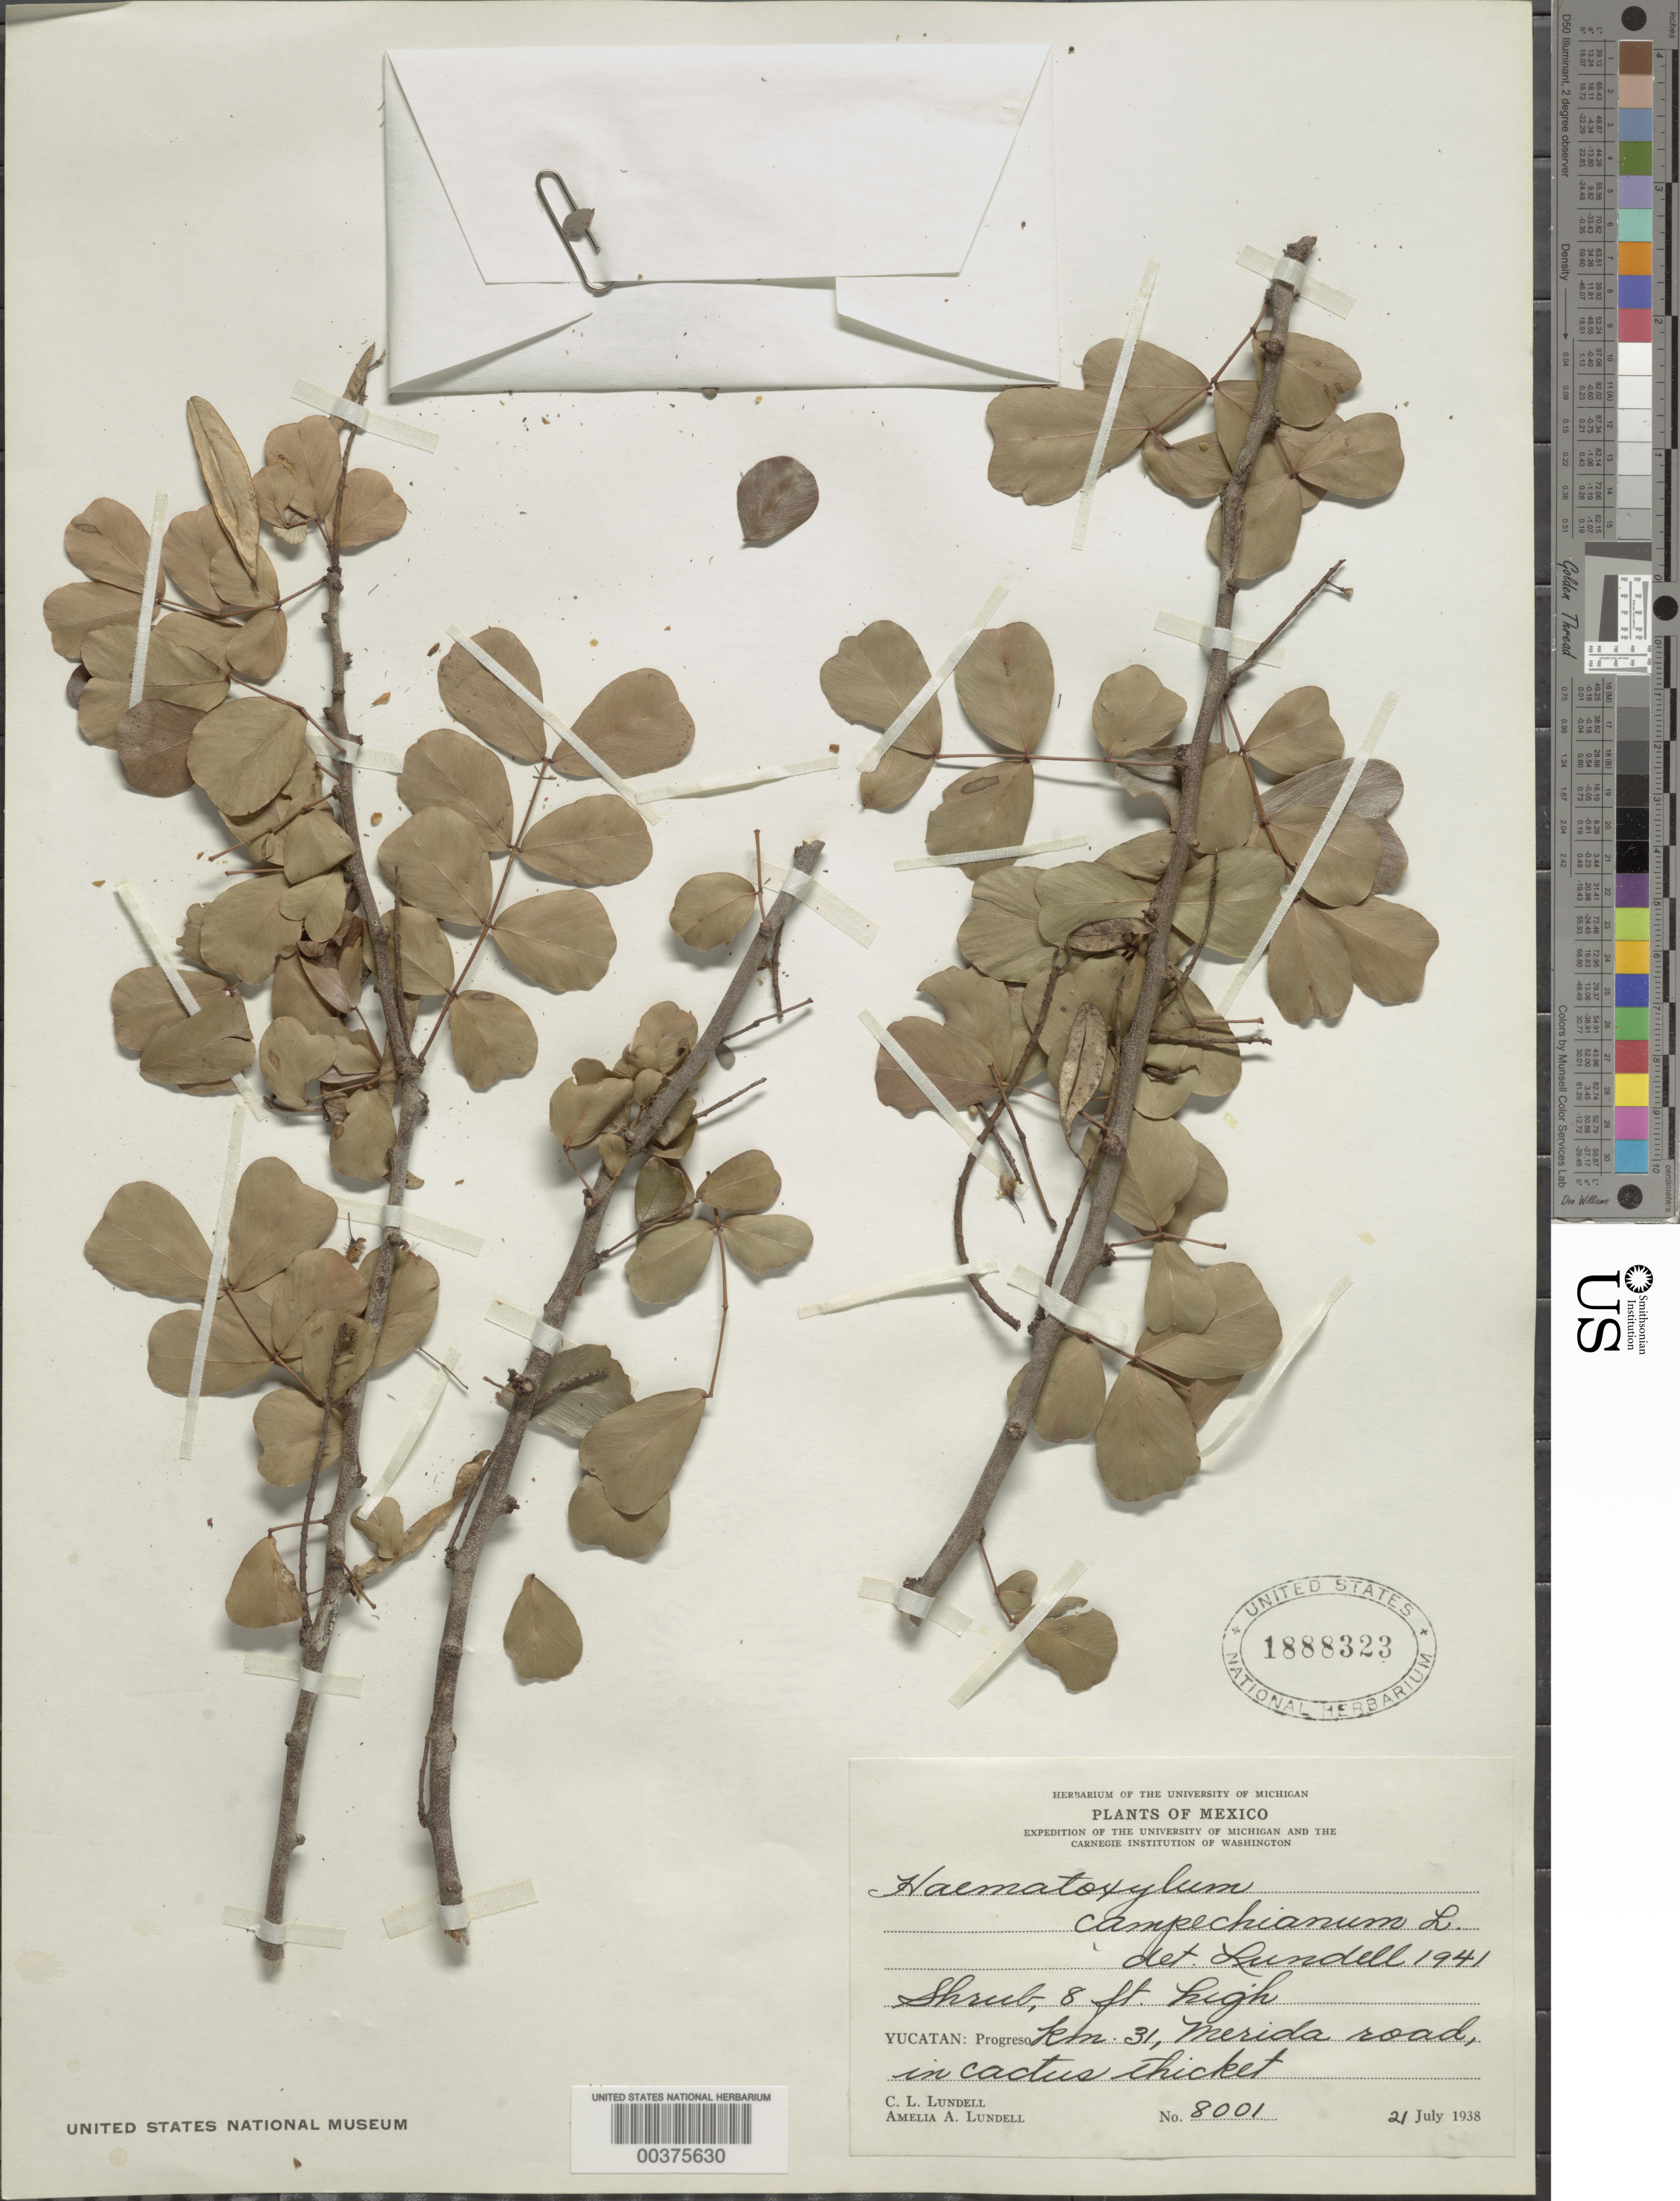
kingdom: Plantae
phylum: Tracheophyta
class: Magnoliopsida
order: Fabales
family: Fabaceae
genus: Haematoxylum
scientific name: Haematoxylum campechianum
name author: L.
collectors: C. L. Lundell & A. A. Lundell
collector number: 8001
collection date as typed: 21 Jul 1938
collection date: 1938-07-21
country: Mexico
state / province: Yucatán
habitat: Cactus thicket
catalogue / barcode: US 1888323